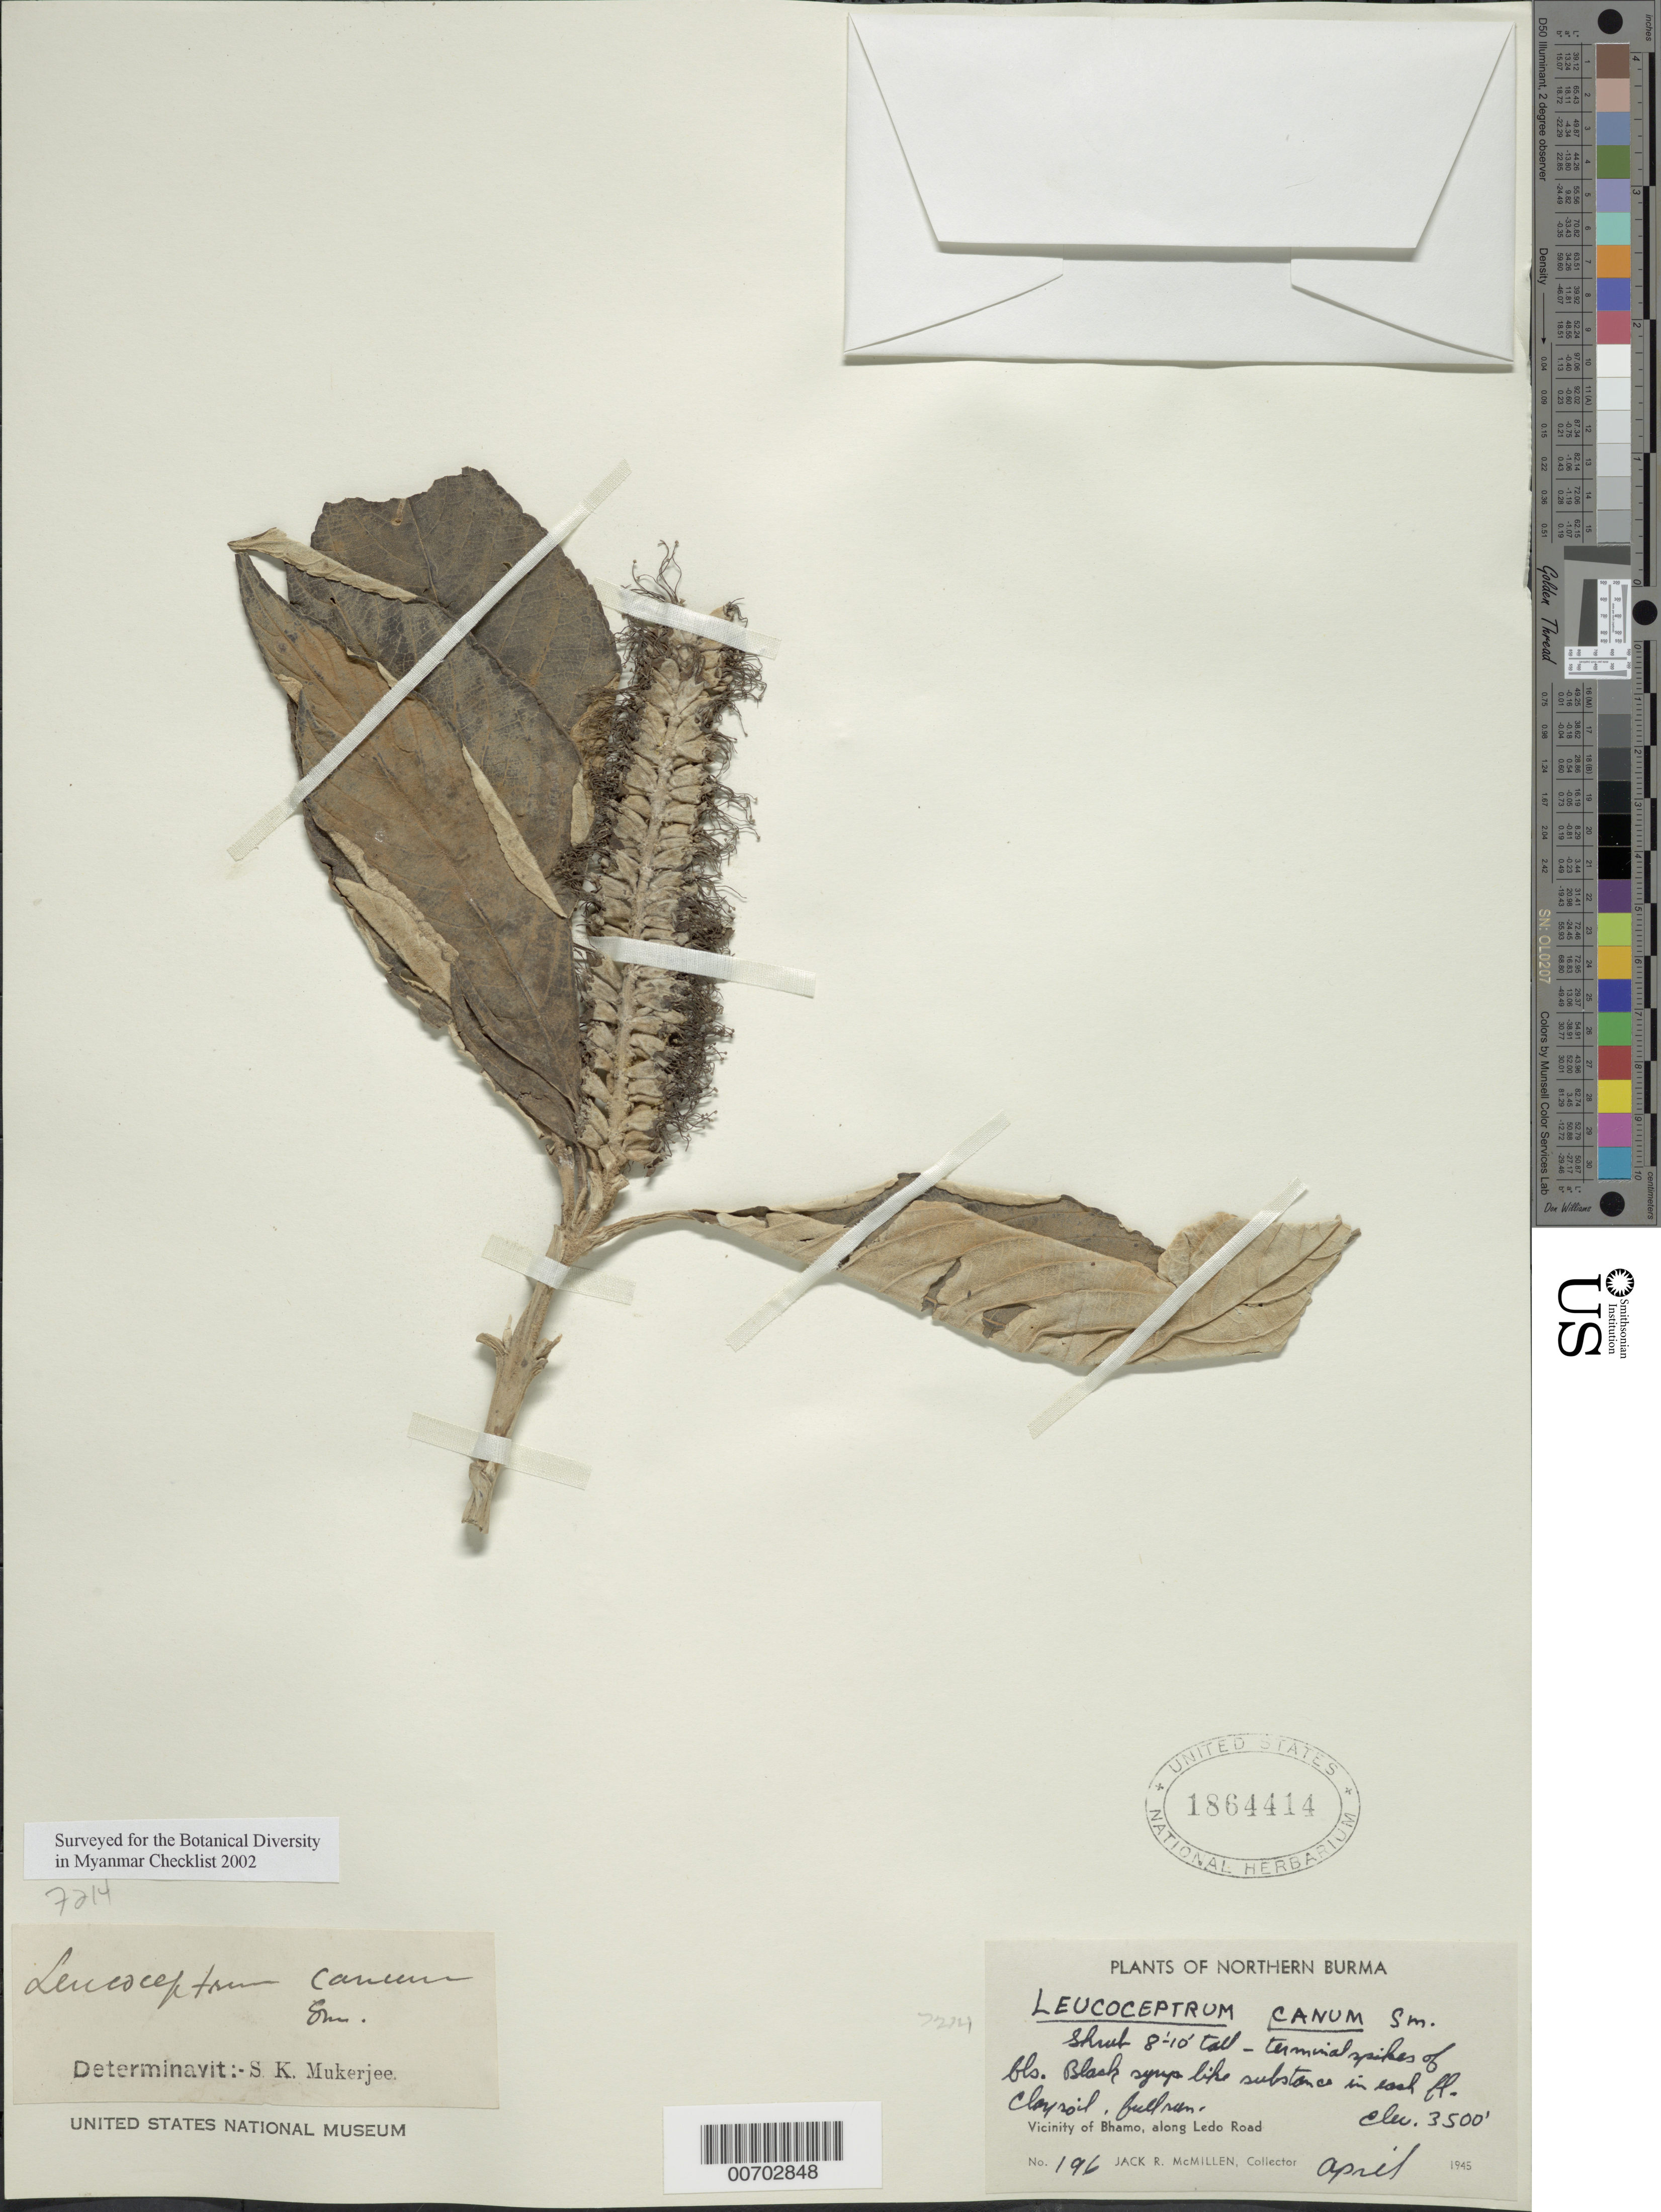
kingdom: Plantae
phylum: Tracheophyta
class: Magnoliopsida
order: Lamiales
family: Lamiaceae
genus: Leucosceptrum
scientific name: Leucosceptrum canum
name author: Sm.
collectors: J. McMillen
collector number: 196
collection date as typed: Apr 1945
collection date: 1945-04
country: Myanmar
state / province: Kachin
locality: Bhamo, along Ledo Road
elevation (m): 1067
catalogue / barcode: US 1864414